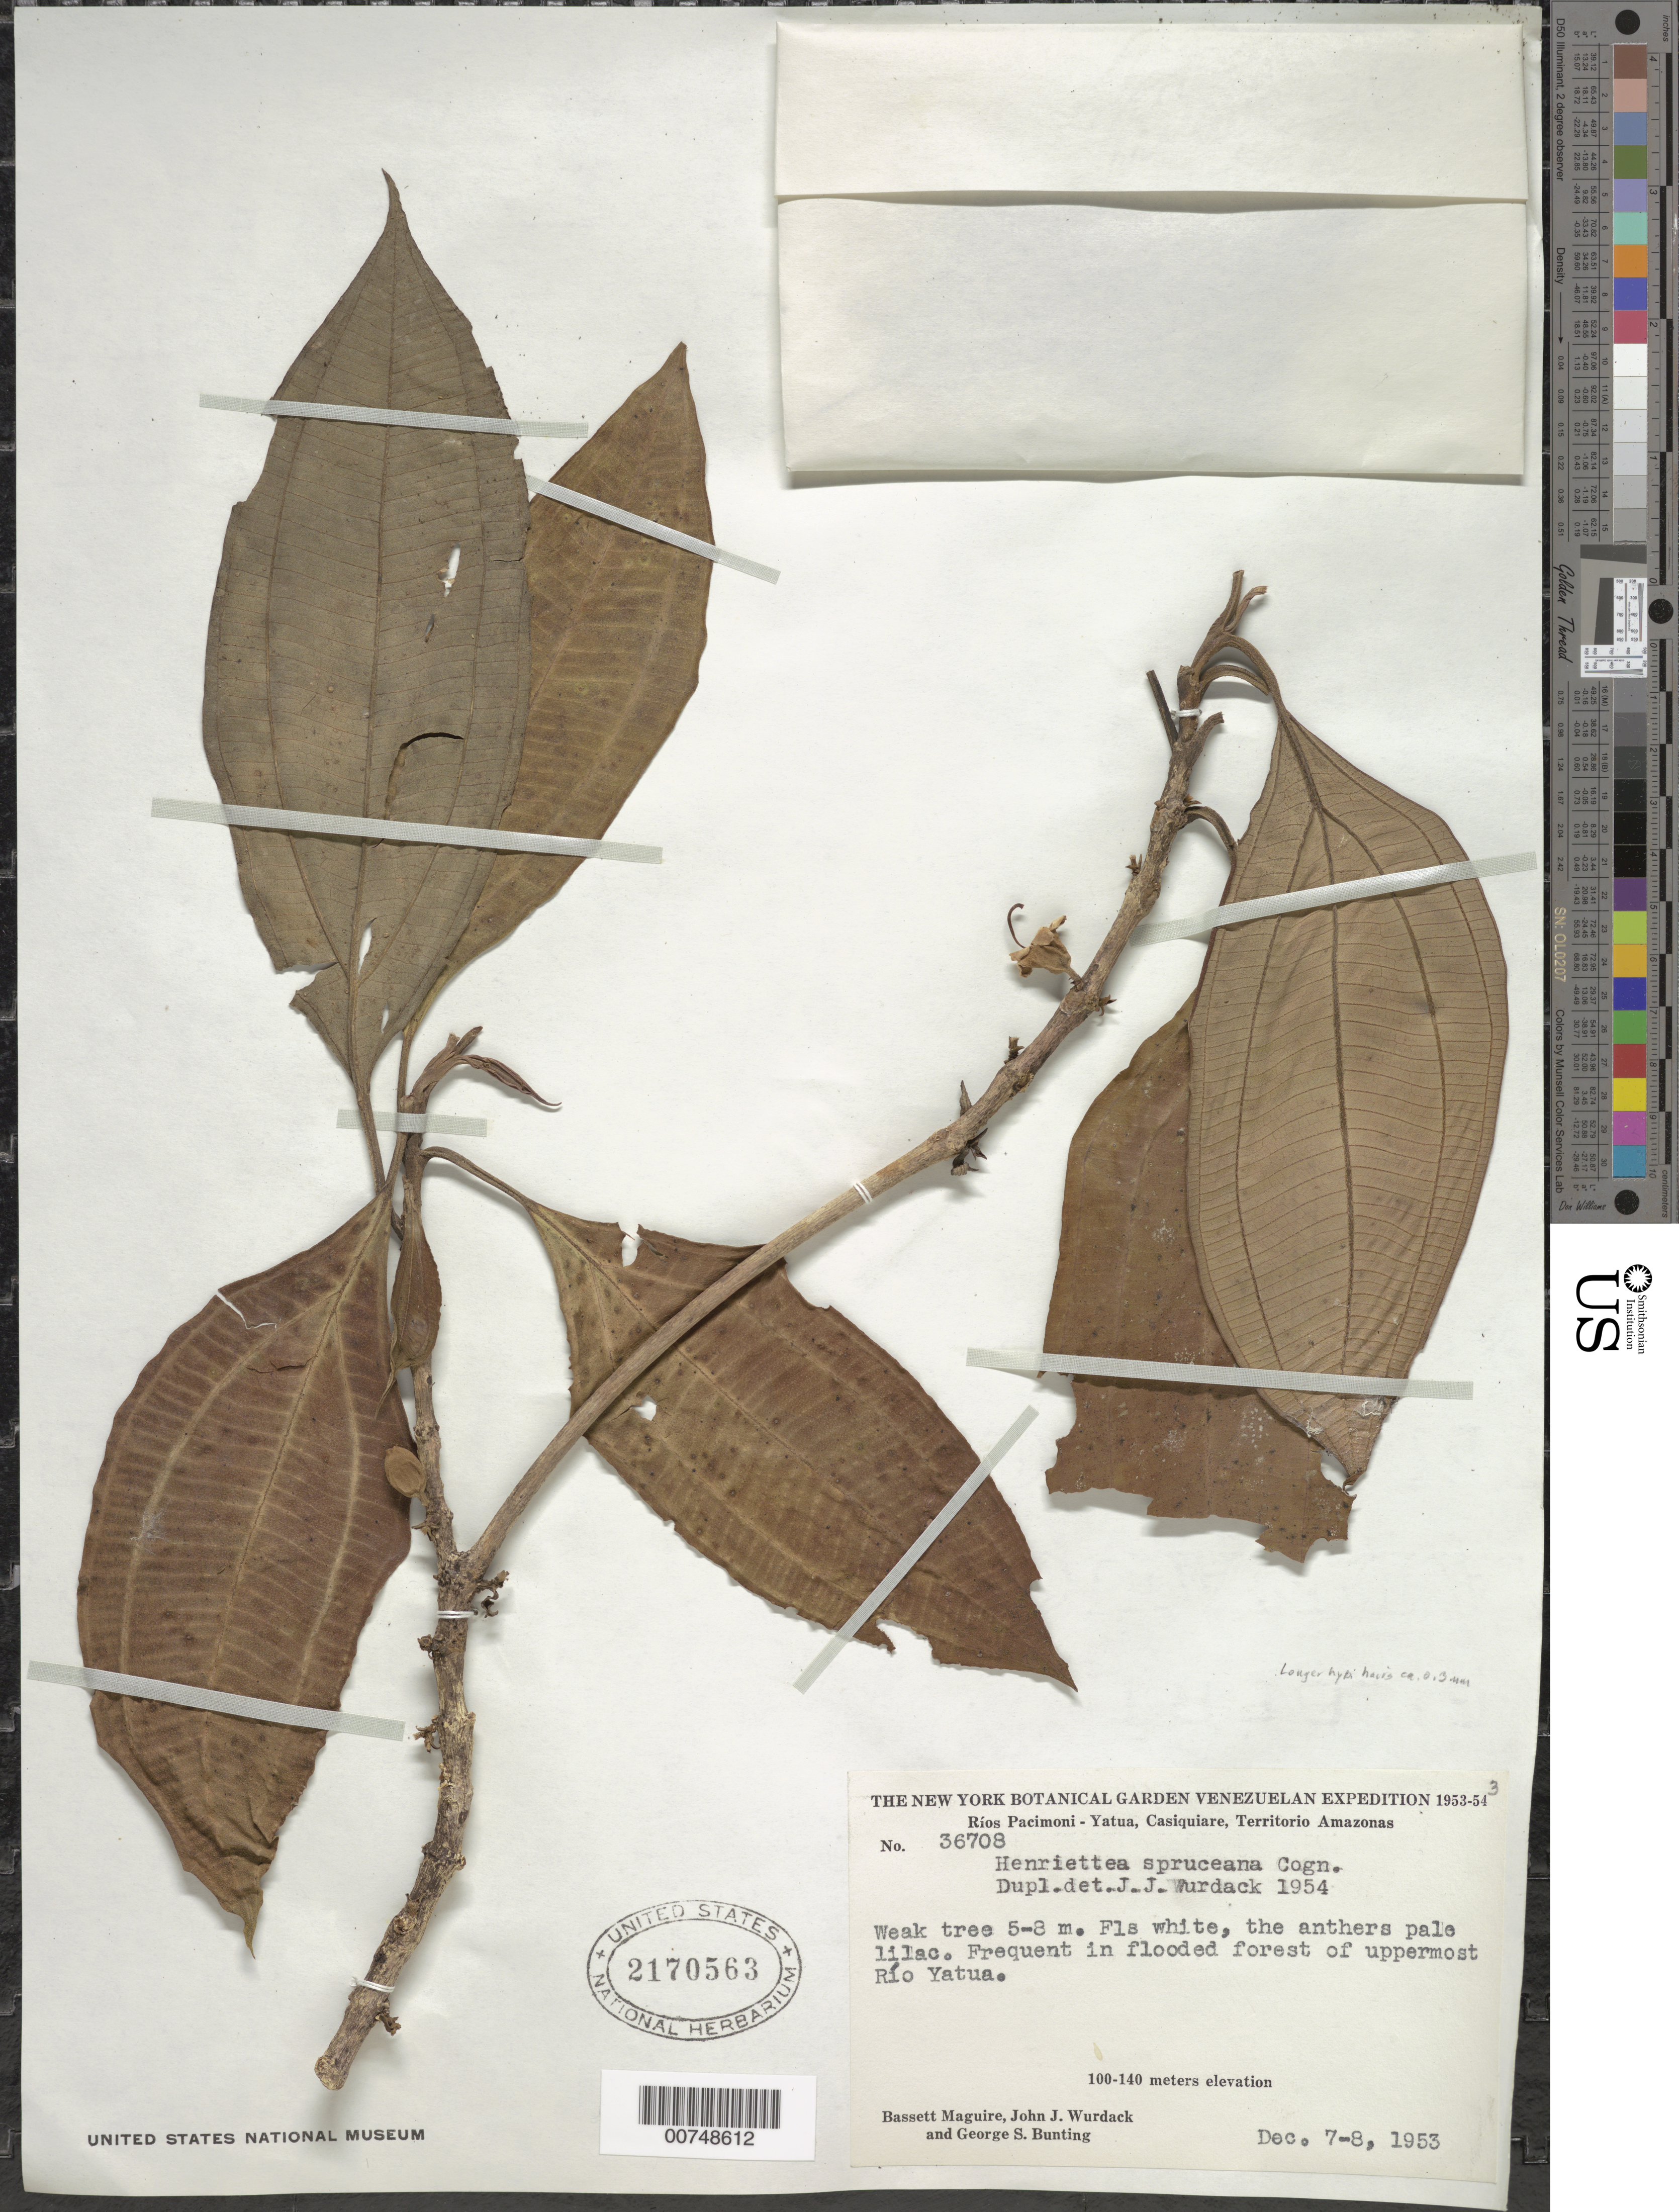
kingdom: Plantae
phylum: Tracheophyta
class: Magnoliopsida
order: Myrtales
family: Melastomataceae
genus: Henriettea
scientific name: Henriettea spruceana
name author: Cogn.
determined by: Wurdack, John J., (US), US (UNITED STATES)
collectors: B. Maguire, J. J. Wurdack & G. S. Bunting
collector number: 36708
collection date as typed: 7-Dec-53 to 8-Dec-53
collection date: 1953-12-07/1953-12-08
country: Venezuela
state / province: Amazonas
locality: Ríos Pacimoni - Yatua, Casiquiare, uppermost Río Yatua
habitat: Flooded forest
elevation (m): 100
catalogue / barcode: US 2170563